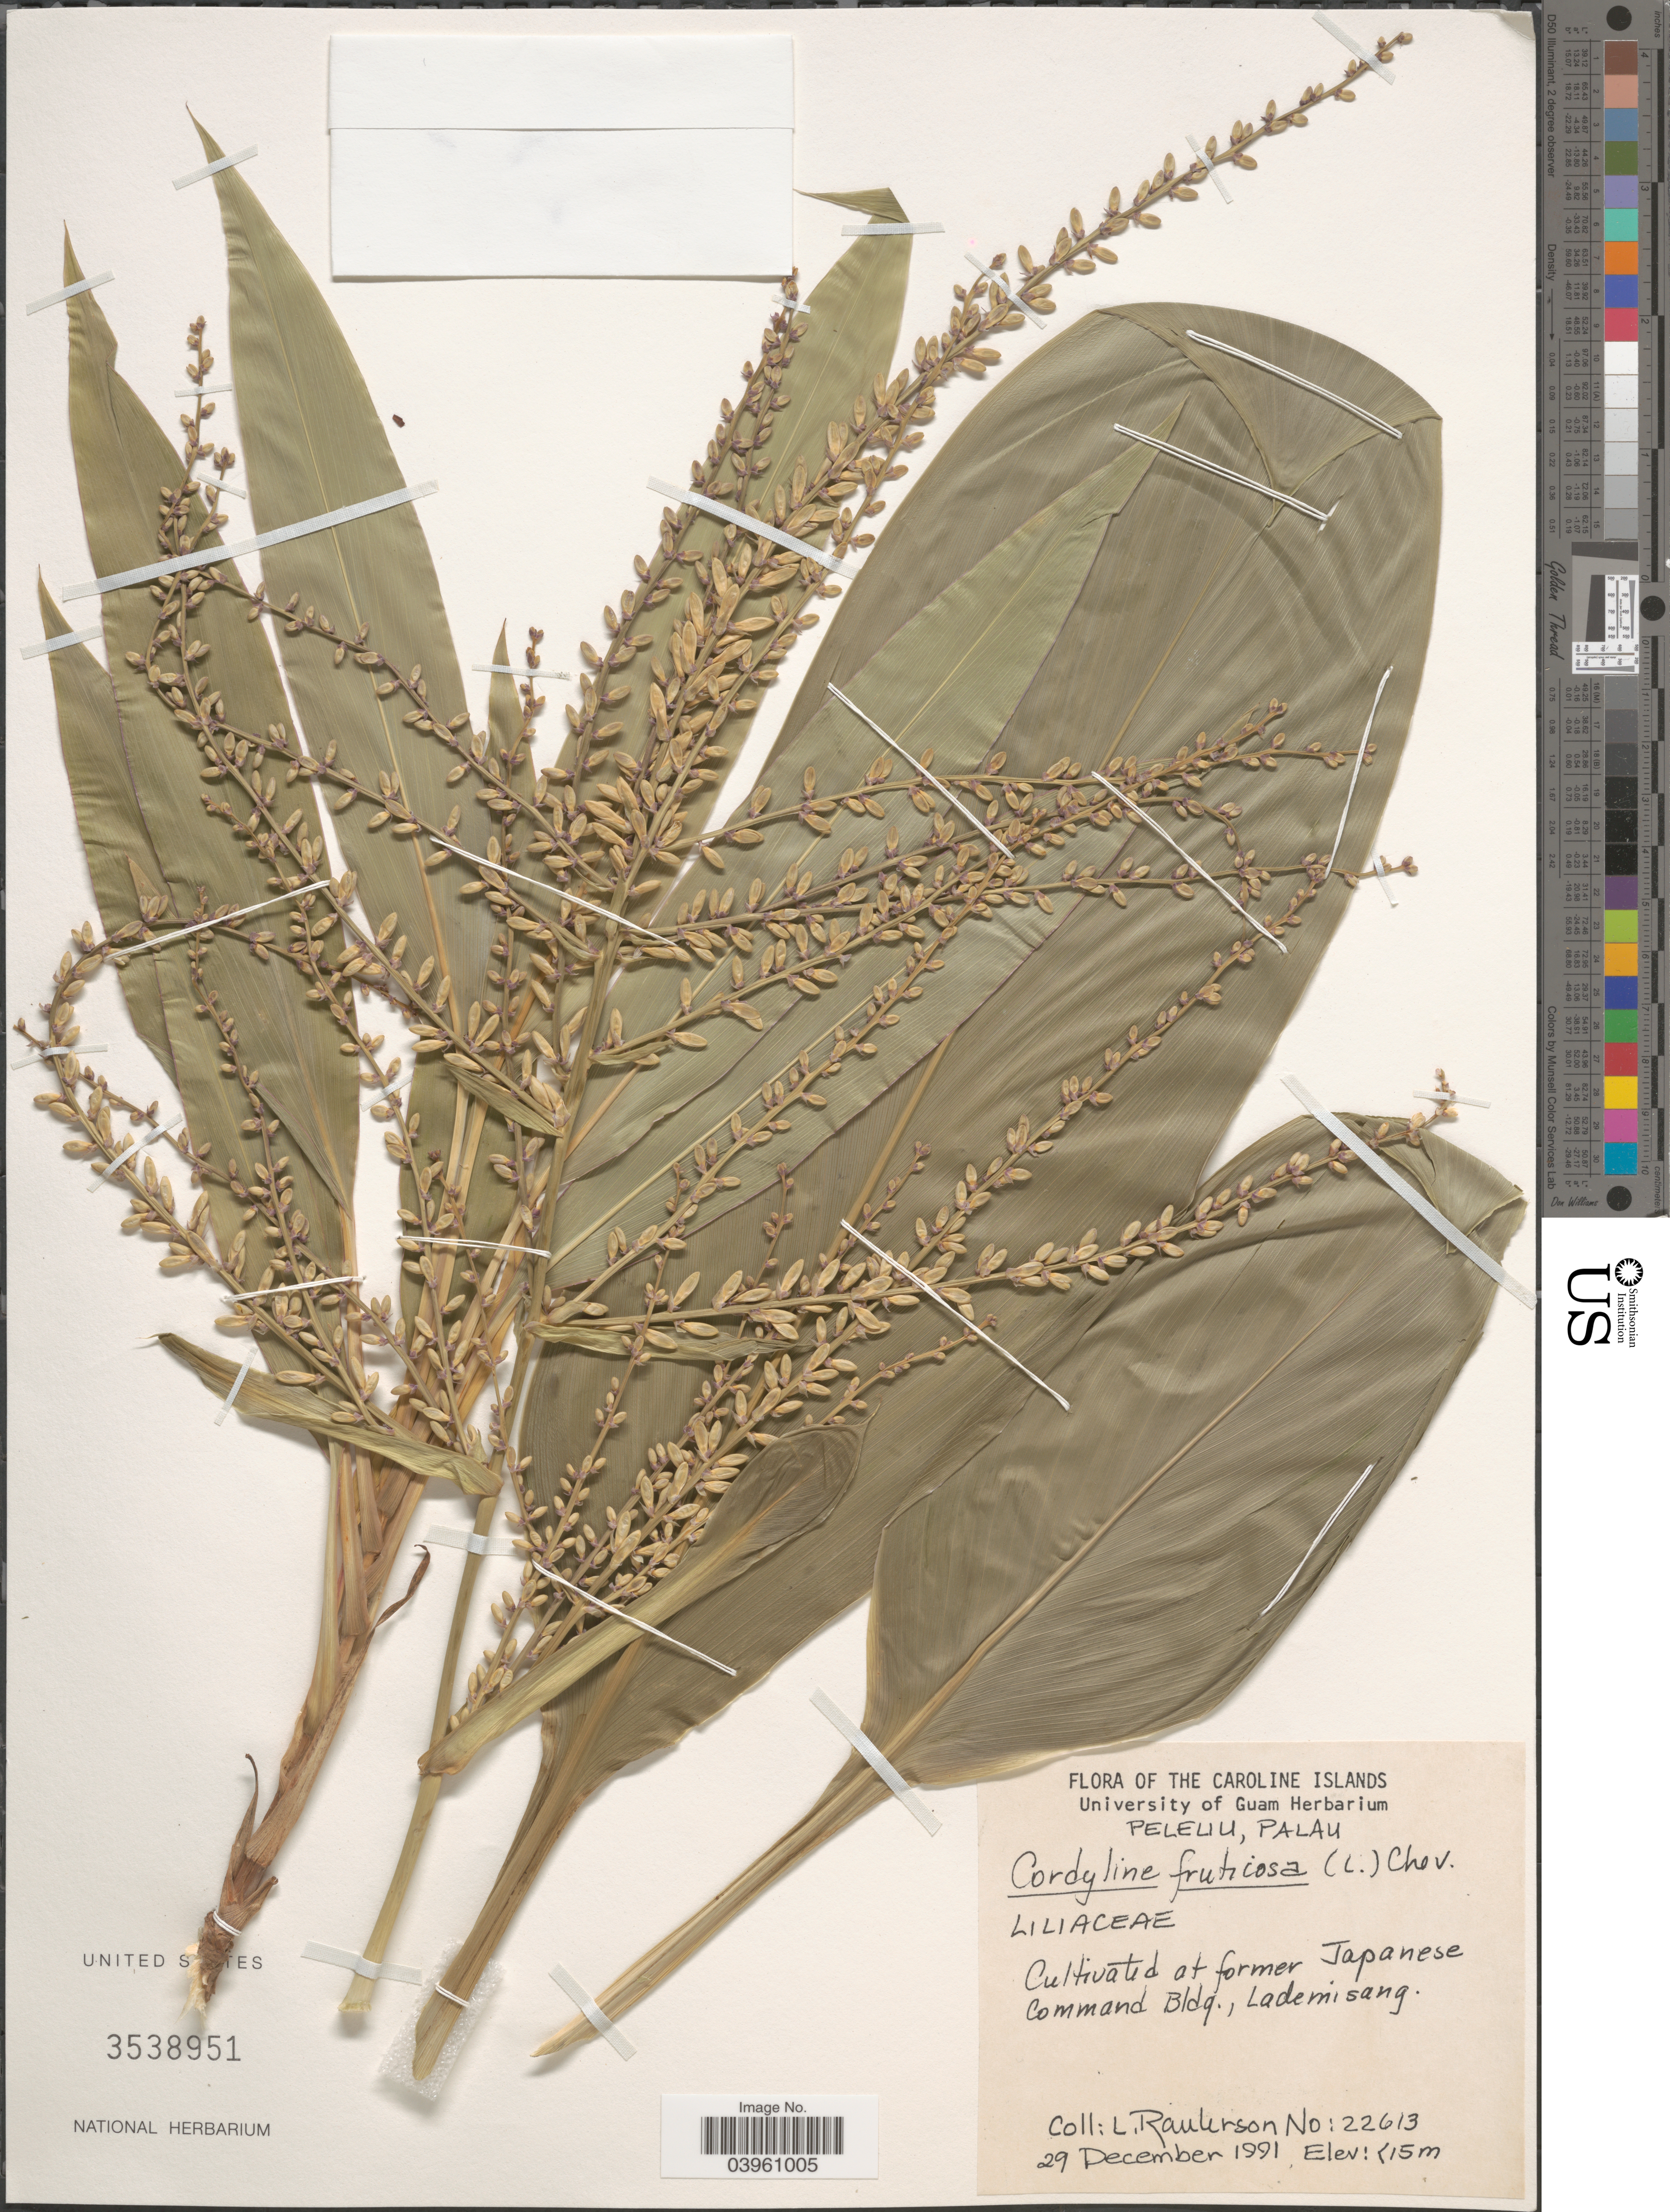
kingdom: Plantae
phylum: Tracheophyta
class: Liliopsida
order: Asparagales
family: Asparagaceae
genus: Cordyline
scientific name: Cordyline fruticosa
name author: (L.) A. Chev.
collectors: L. Raulerson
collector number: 22613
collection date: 1991-12-29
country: Palau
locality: At former Japanese Command Bldg., Lademisang.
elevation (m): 15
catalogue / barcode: US 3538951